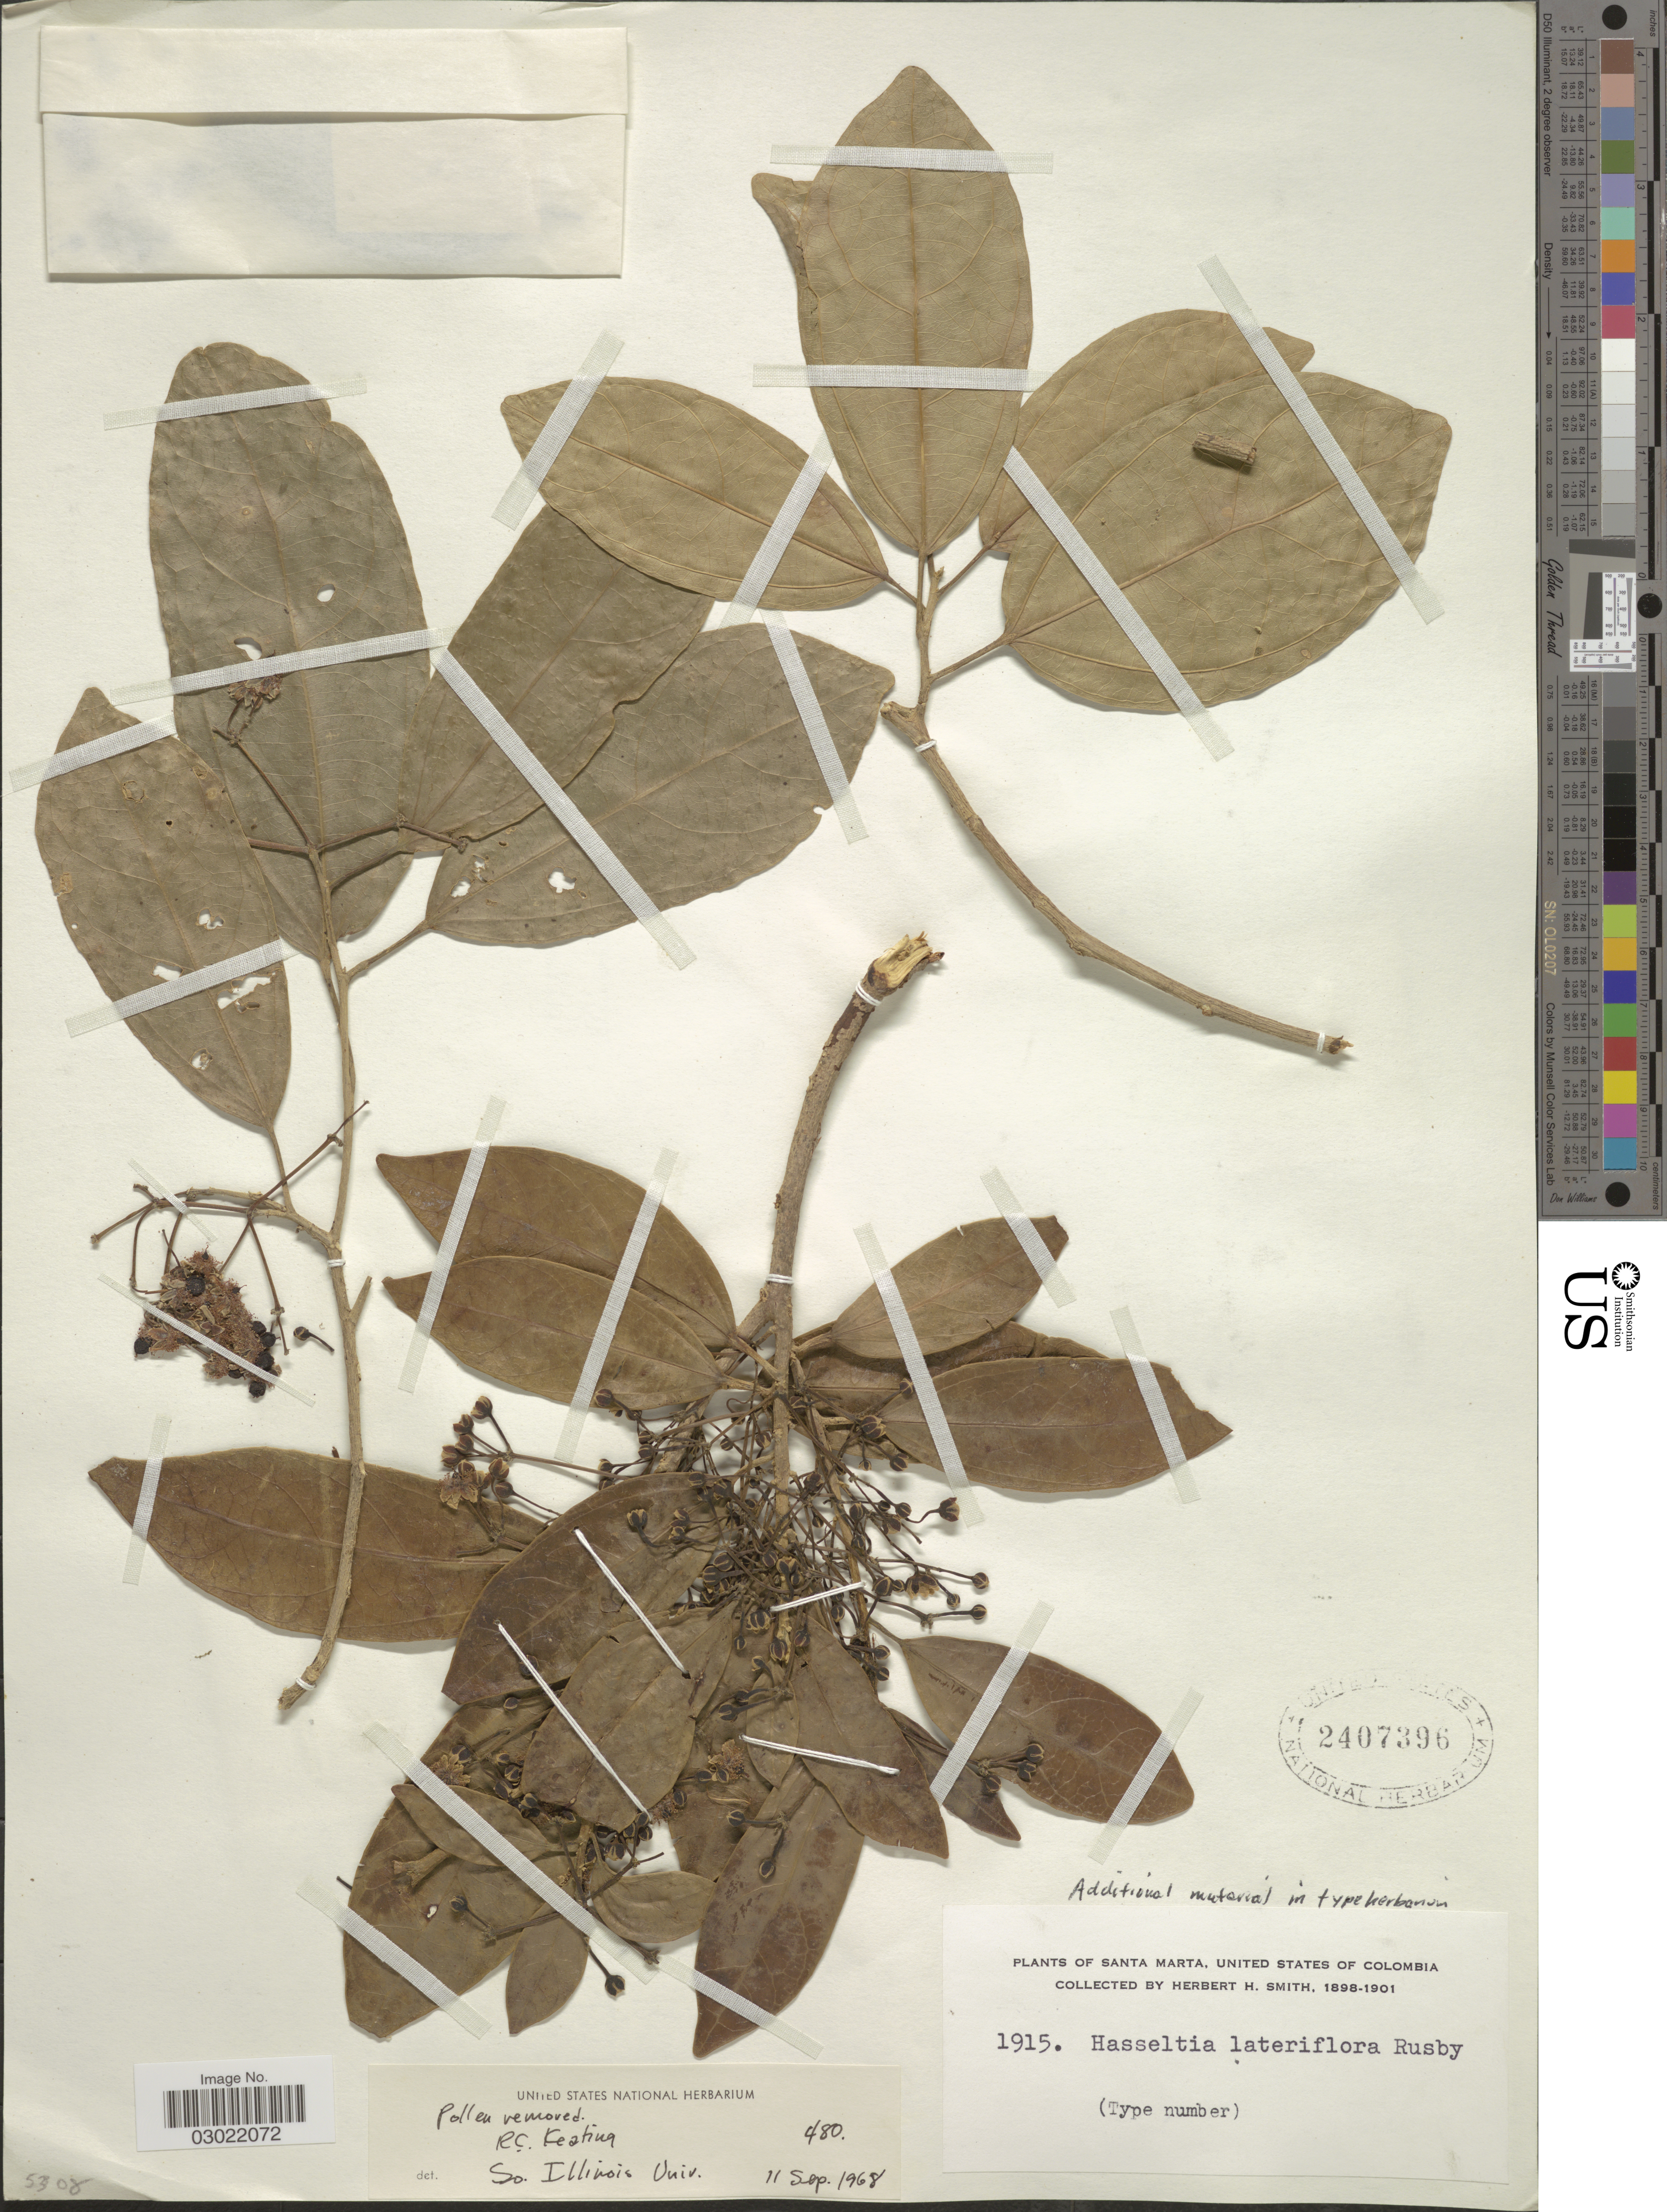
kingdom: Plantae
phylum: Tracheophyta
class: Magnoliopsida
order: Malpighiales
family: Salicaceae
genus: Hasseltia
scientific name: Hasseltia lateriflora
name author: Rusby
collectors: Herbert H. Smith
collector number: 1915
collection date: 1898/1901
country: Colombia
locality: Santa Marta.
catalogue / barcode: US 2407396